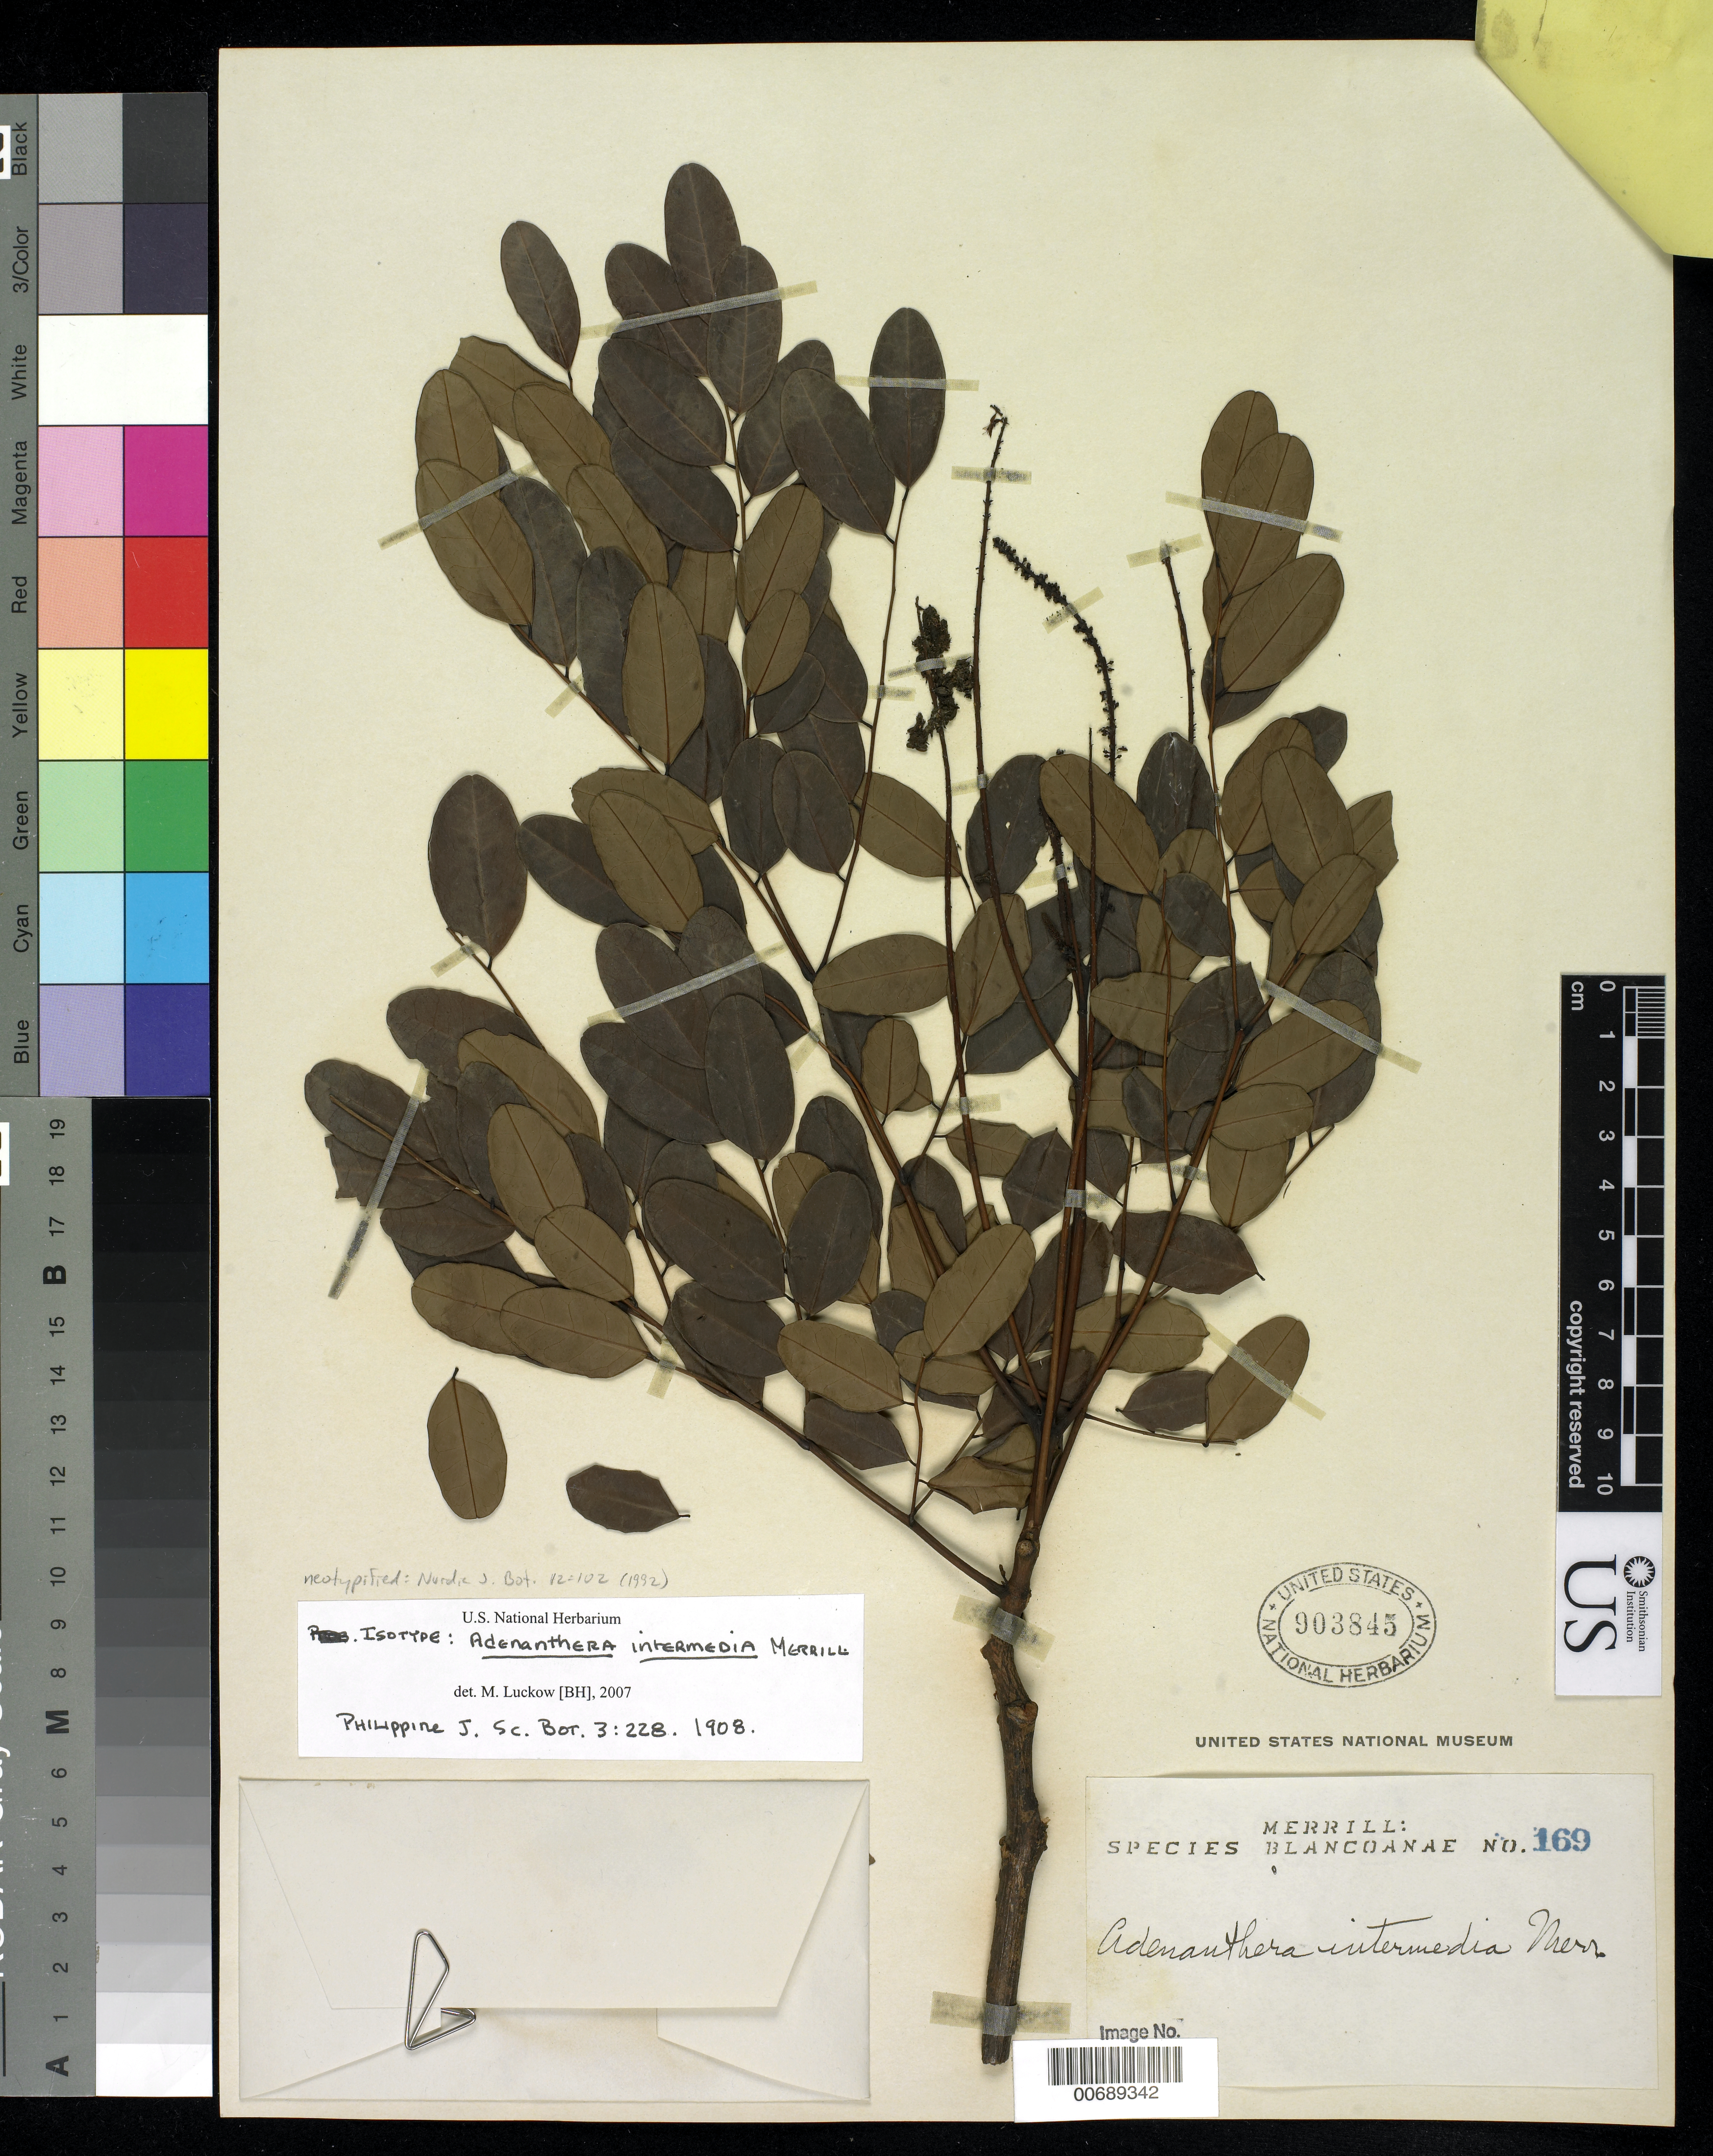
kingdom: Plantae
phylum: Tracheophyta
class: Magnoliopsida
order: Fabales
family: Fabaceae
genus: Adenanthera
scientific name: Adenanthera intermedia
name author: Merr.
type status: Isoneotype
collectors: E. D. Merrill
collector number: Sp. Blancoan. 0169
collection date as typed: Nov 1914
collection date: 1914-11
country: Philippines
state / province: Calabarzon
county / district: Rizal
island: Luzon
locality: Antipolo, Province of Rizal, Luzon.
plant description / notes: Published as "nom. nov." for Mimosa virgata [sensu?] Blanco, Fl. Filip. 737 (1837), non L.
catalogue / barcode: US 903845